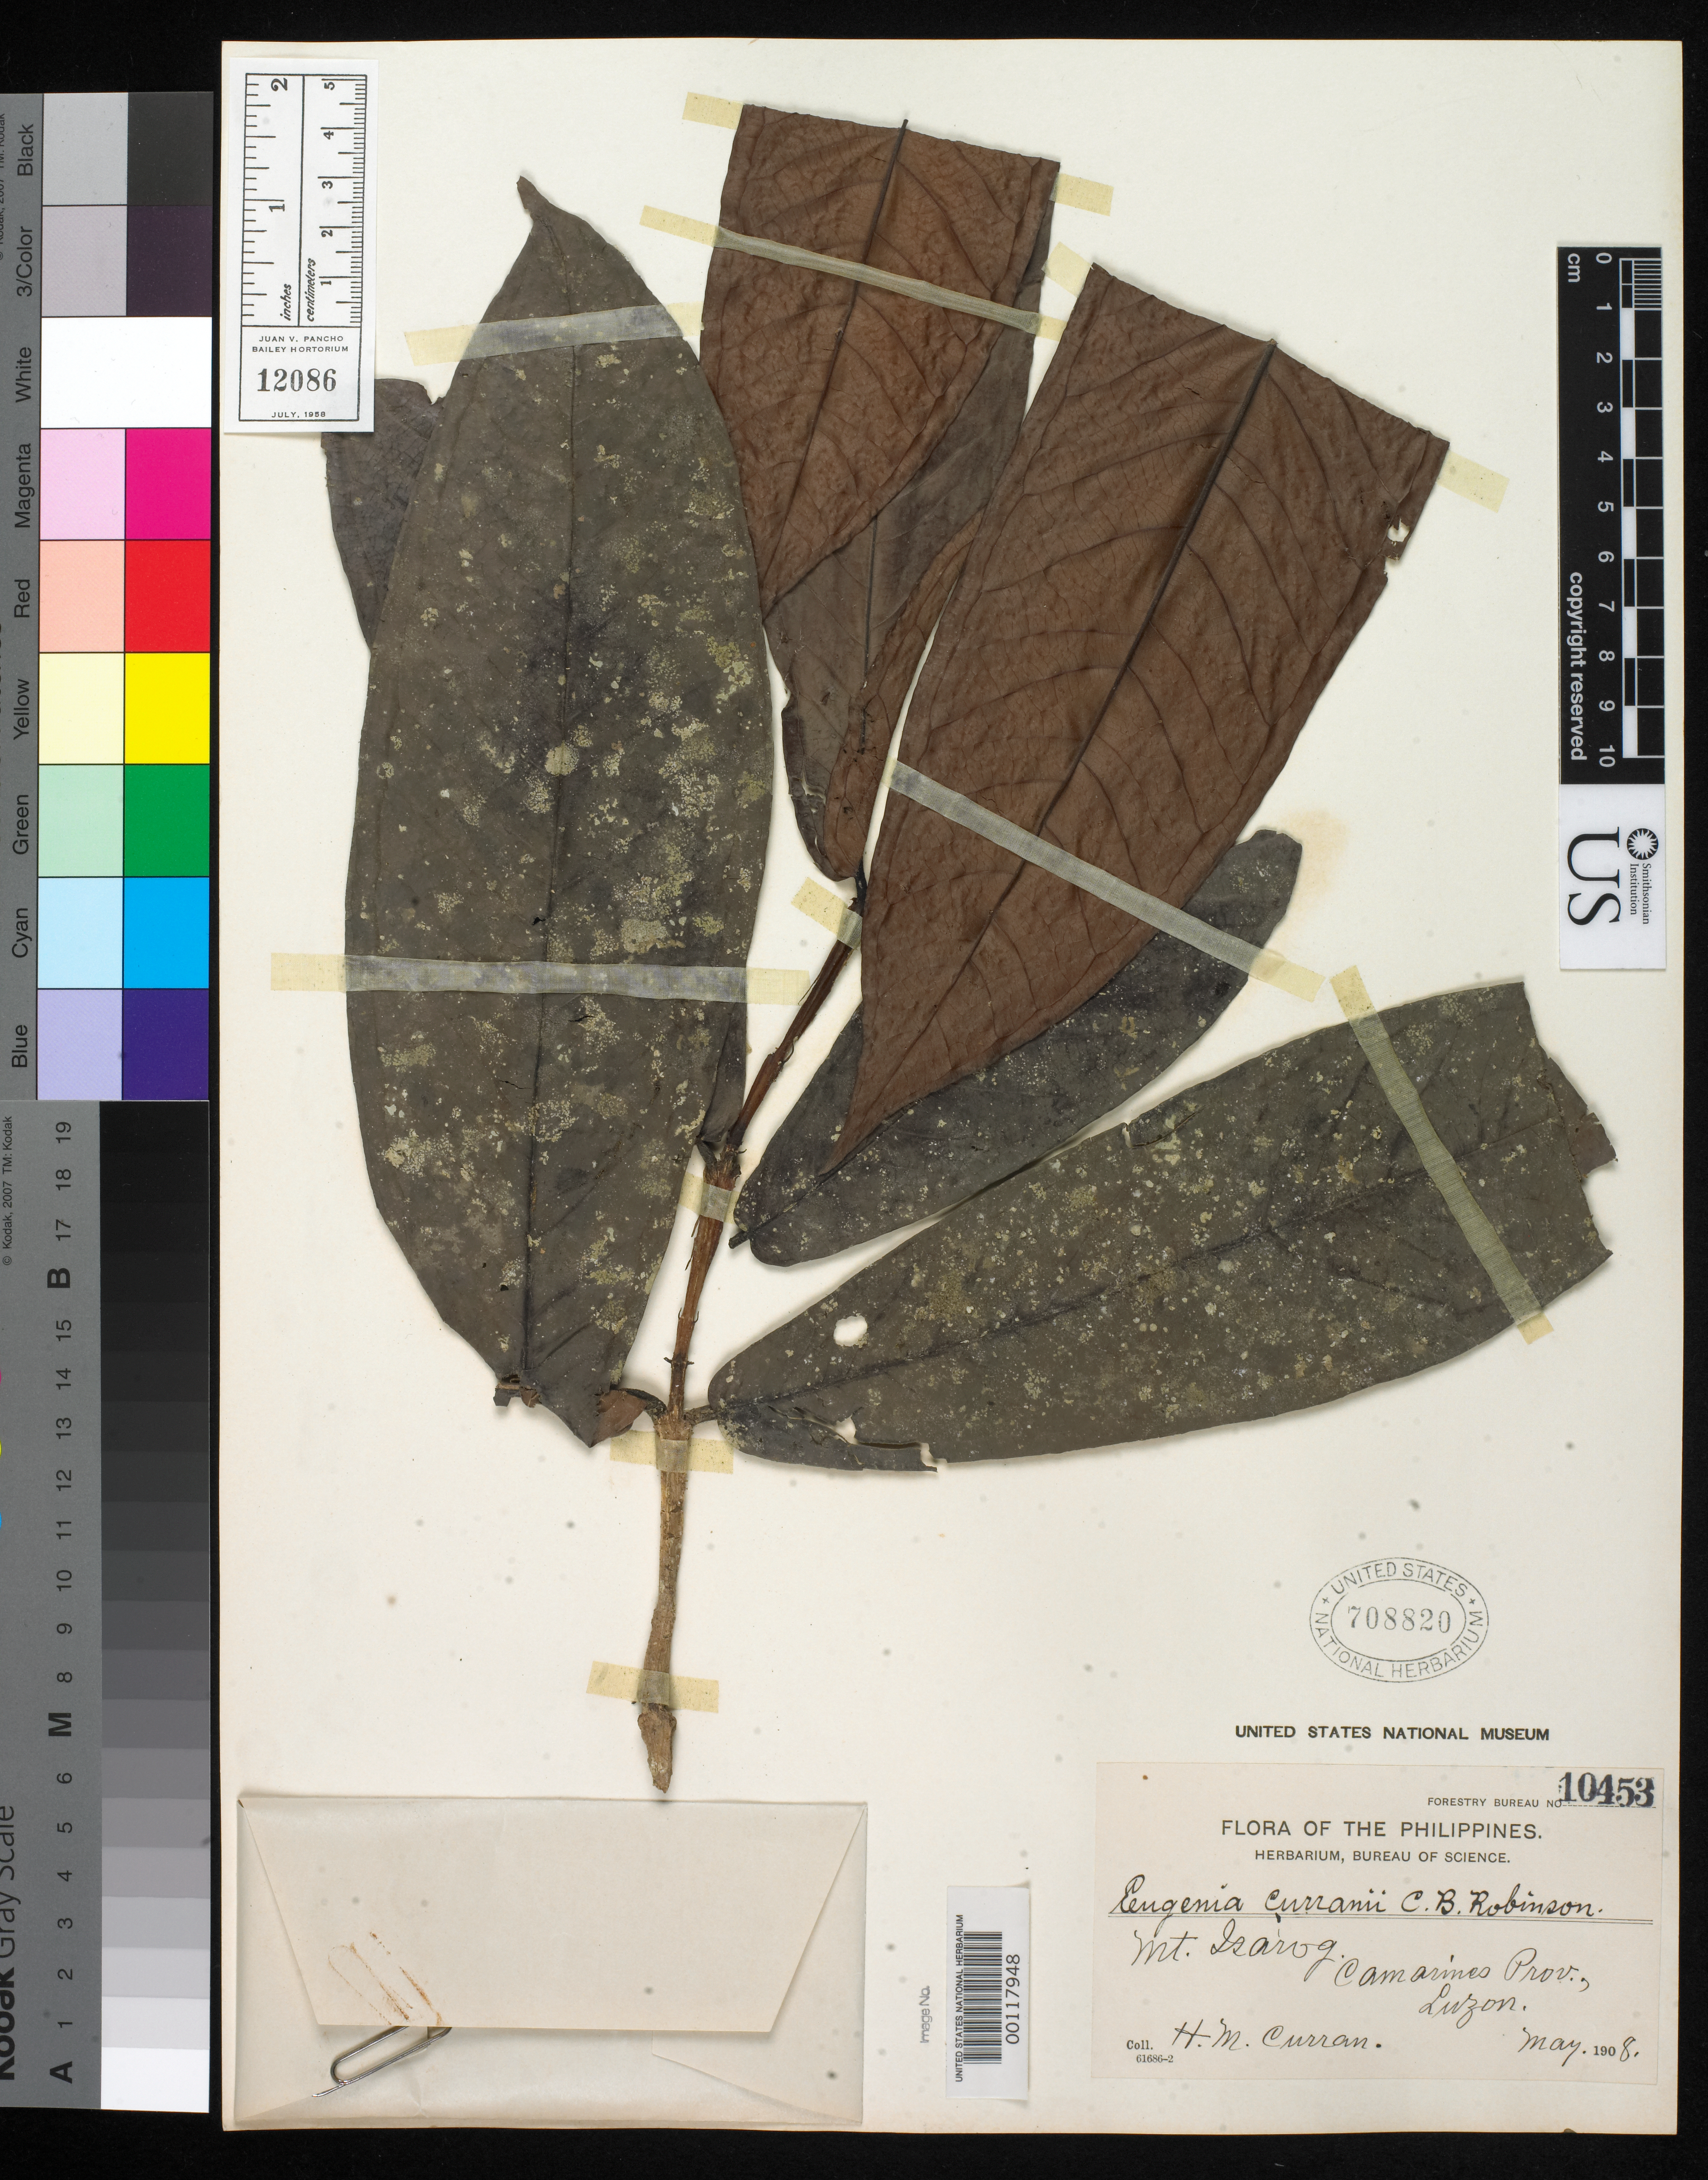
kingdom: Plantae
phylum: Tracheophyta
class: Magnoliopsida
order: Myrtales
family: Myrtaceae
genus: Eugenia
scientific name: Eugenia curranii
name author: C.B. Rob.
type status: Isotype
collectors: H. M. Curran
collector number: Bur. Sci. 10453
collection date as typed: May 1908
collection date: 1908-05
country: Philippines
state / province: Bicol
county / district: Camarines Norte / Camarines Sur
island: Luzon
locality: Mt. Isarog.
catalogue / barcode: US 708820